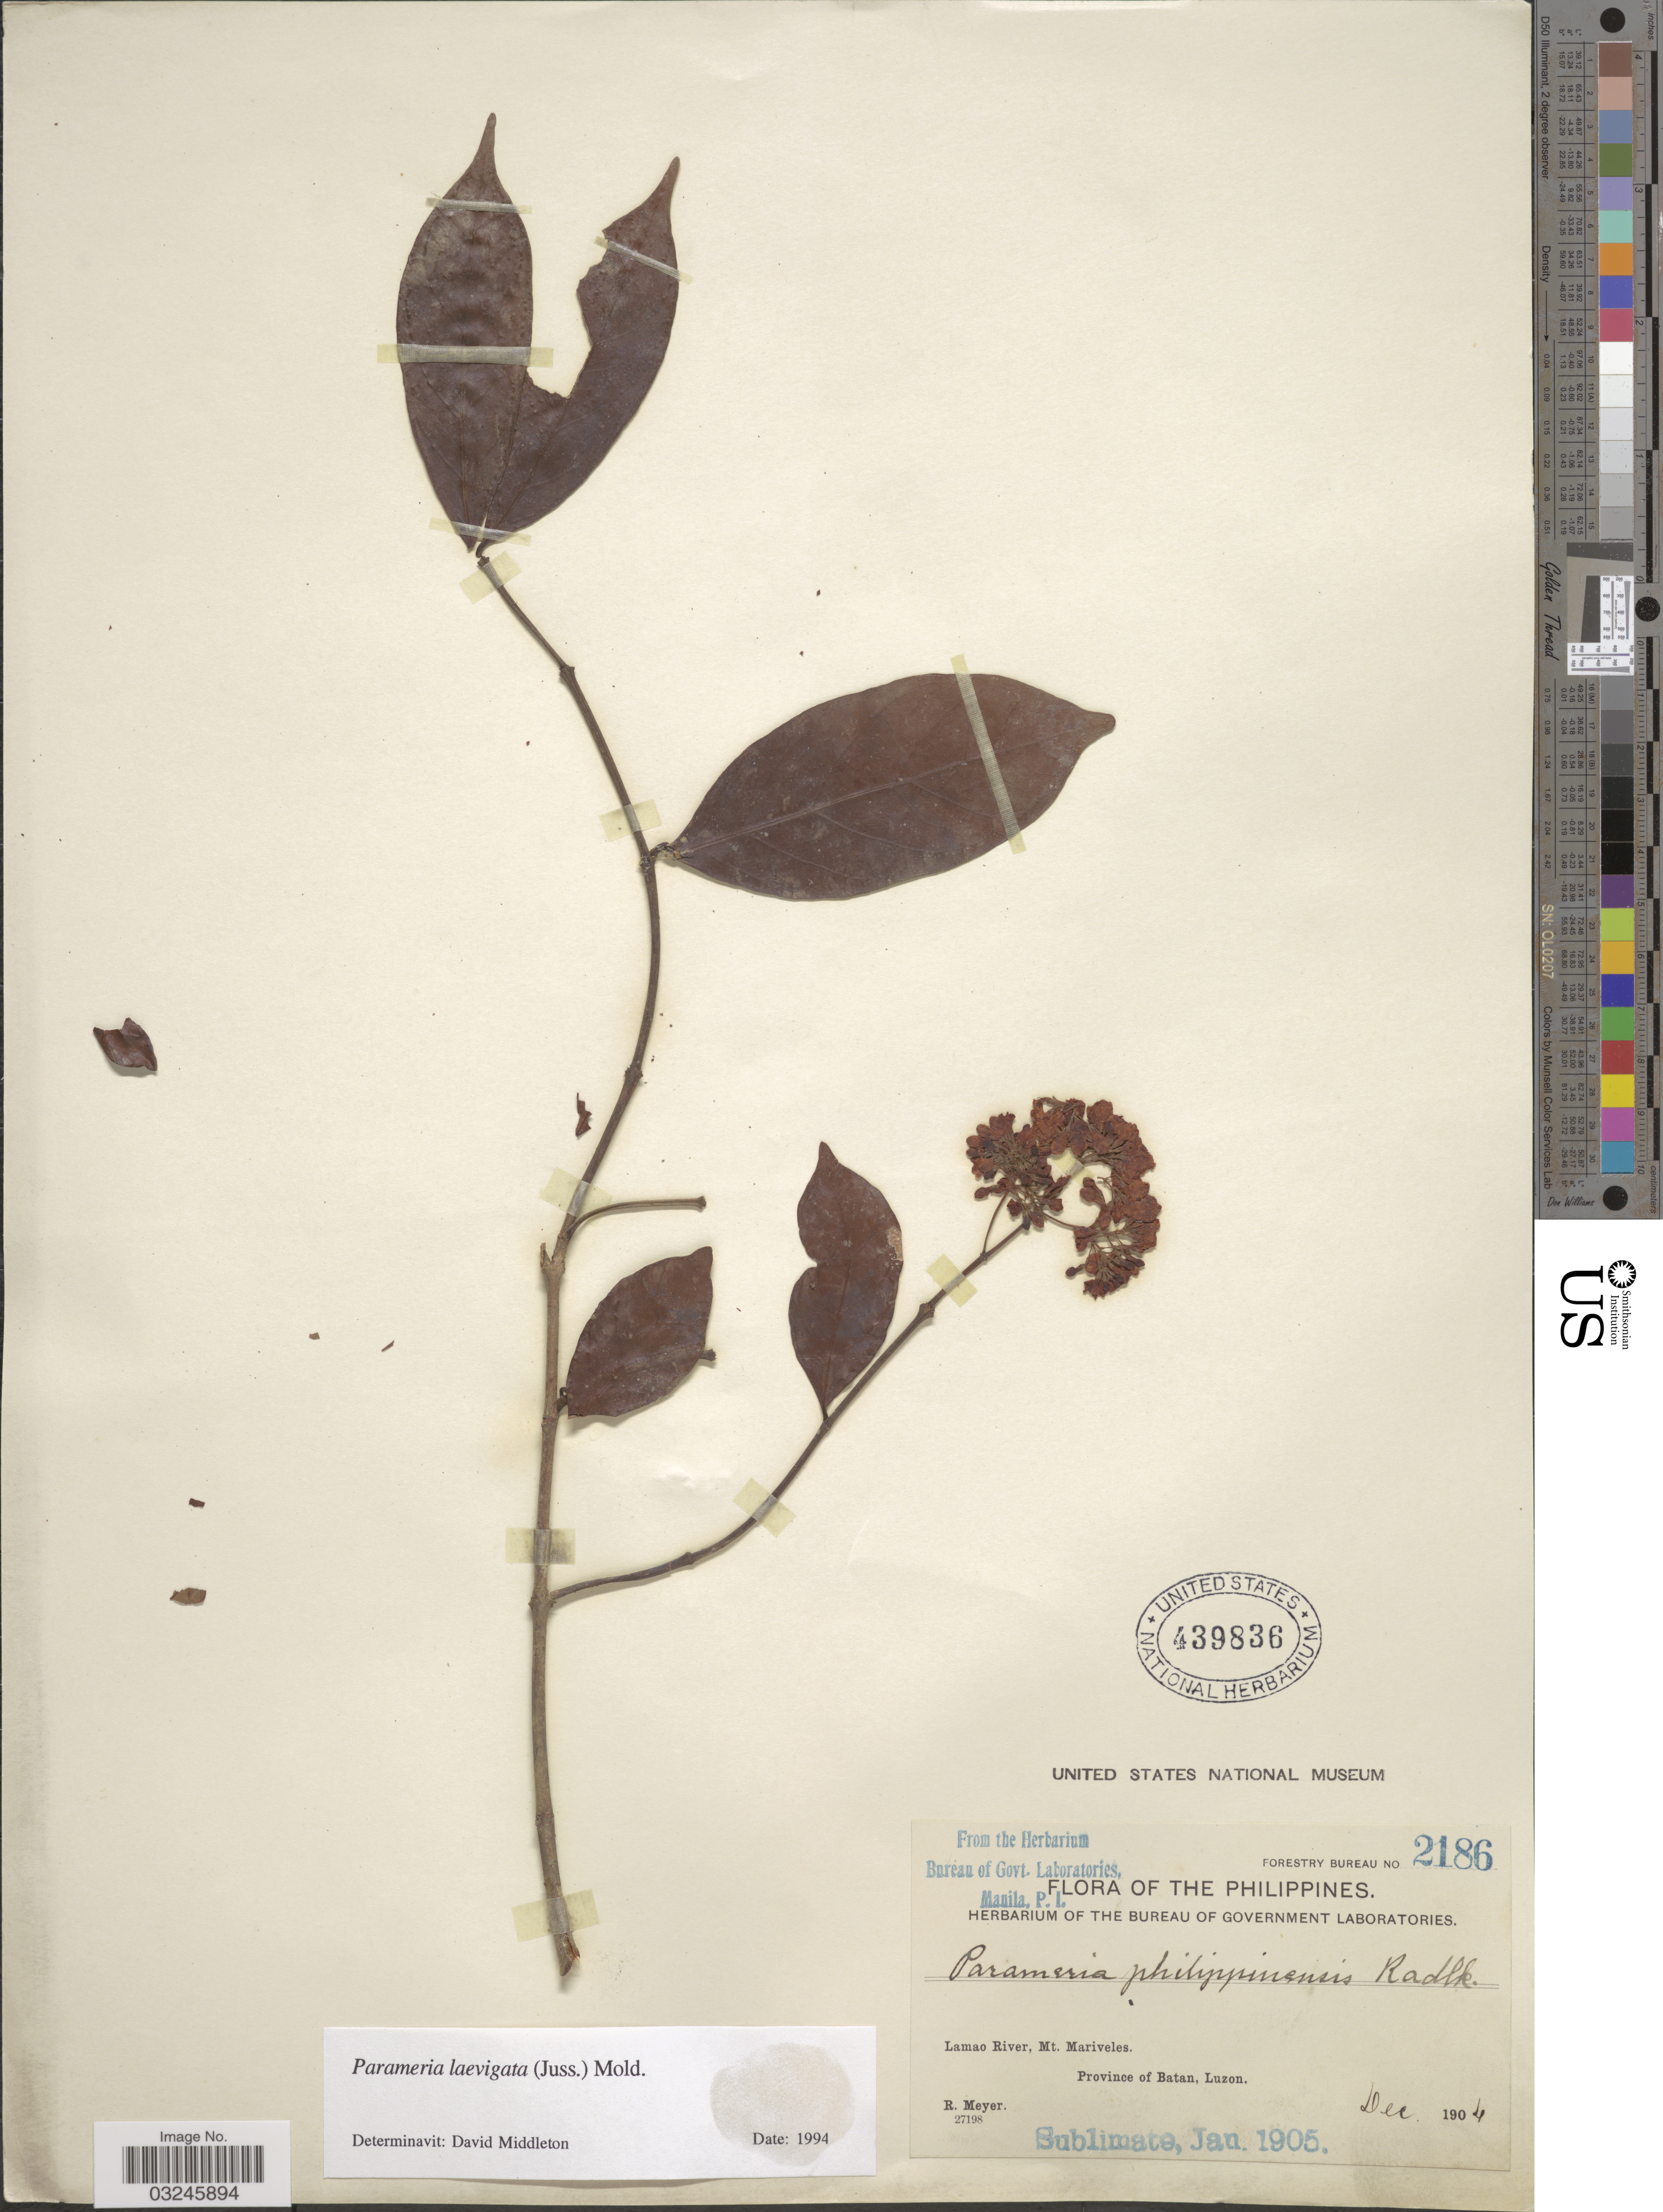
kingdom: Plantae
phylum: Tracheophyta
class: Magnoliopsida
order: Gentianales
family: Apocynaceae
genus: Parameria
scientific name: Parameria laevigata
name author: (Juss.) Moldenke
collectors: R. Meyer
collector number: Forestry Bureau 2186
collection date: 1904-12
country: Philippines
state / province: Cagayan Valley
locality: Lamao River, Mt. Mariveles, Province of Batan, Luzon.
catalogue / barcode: US 439836